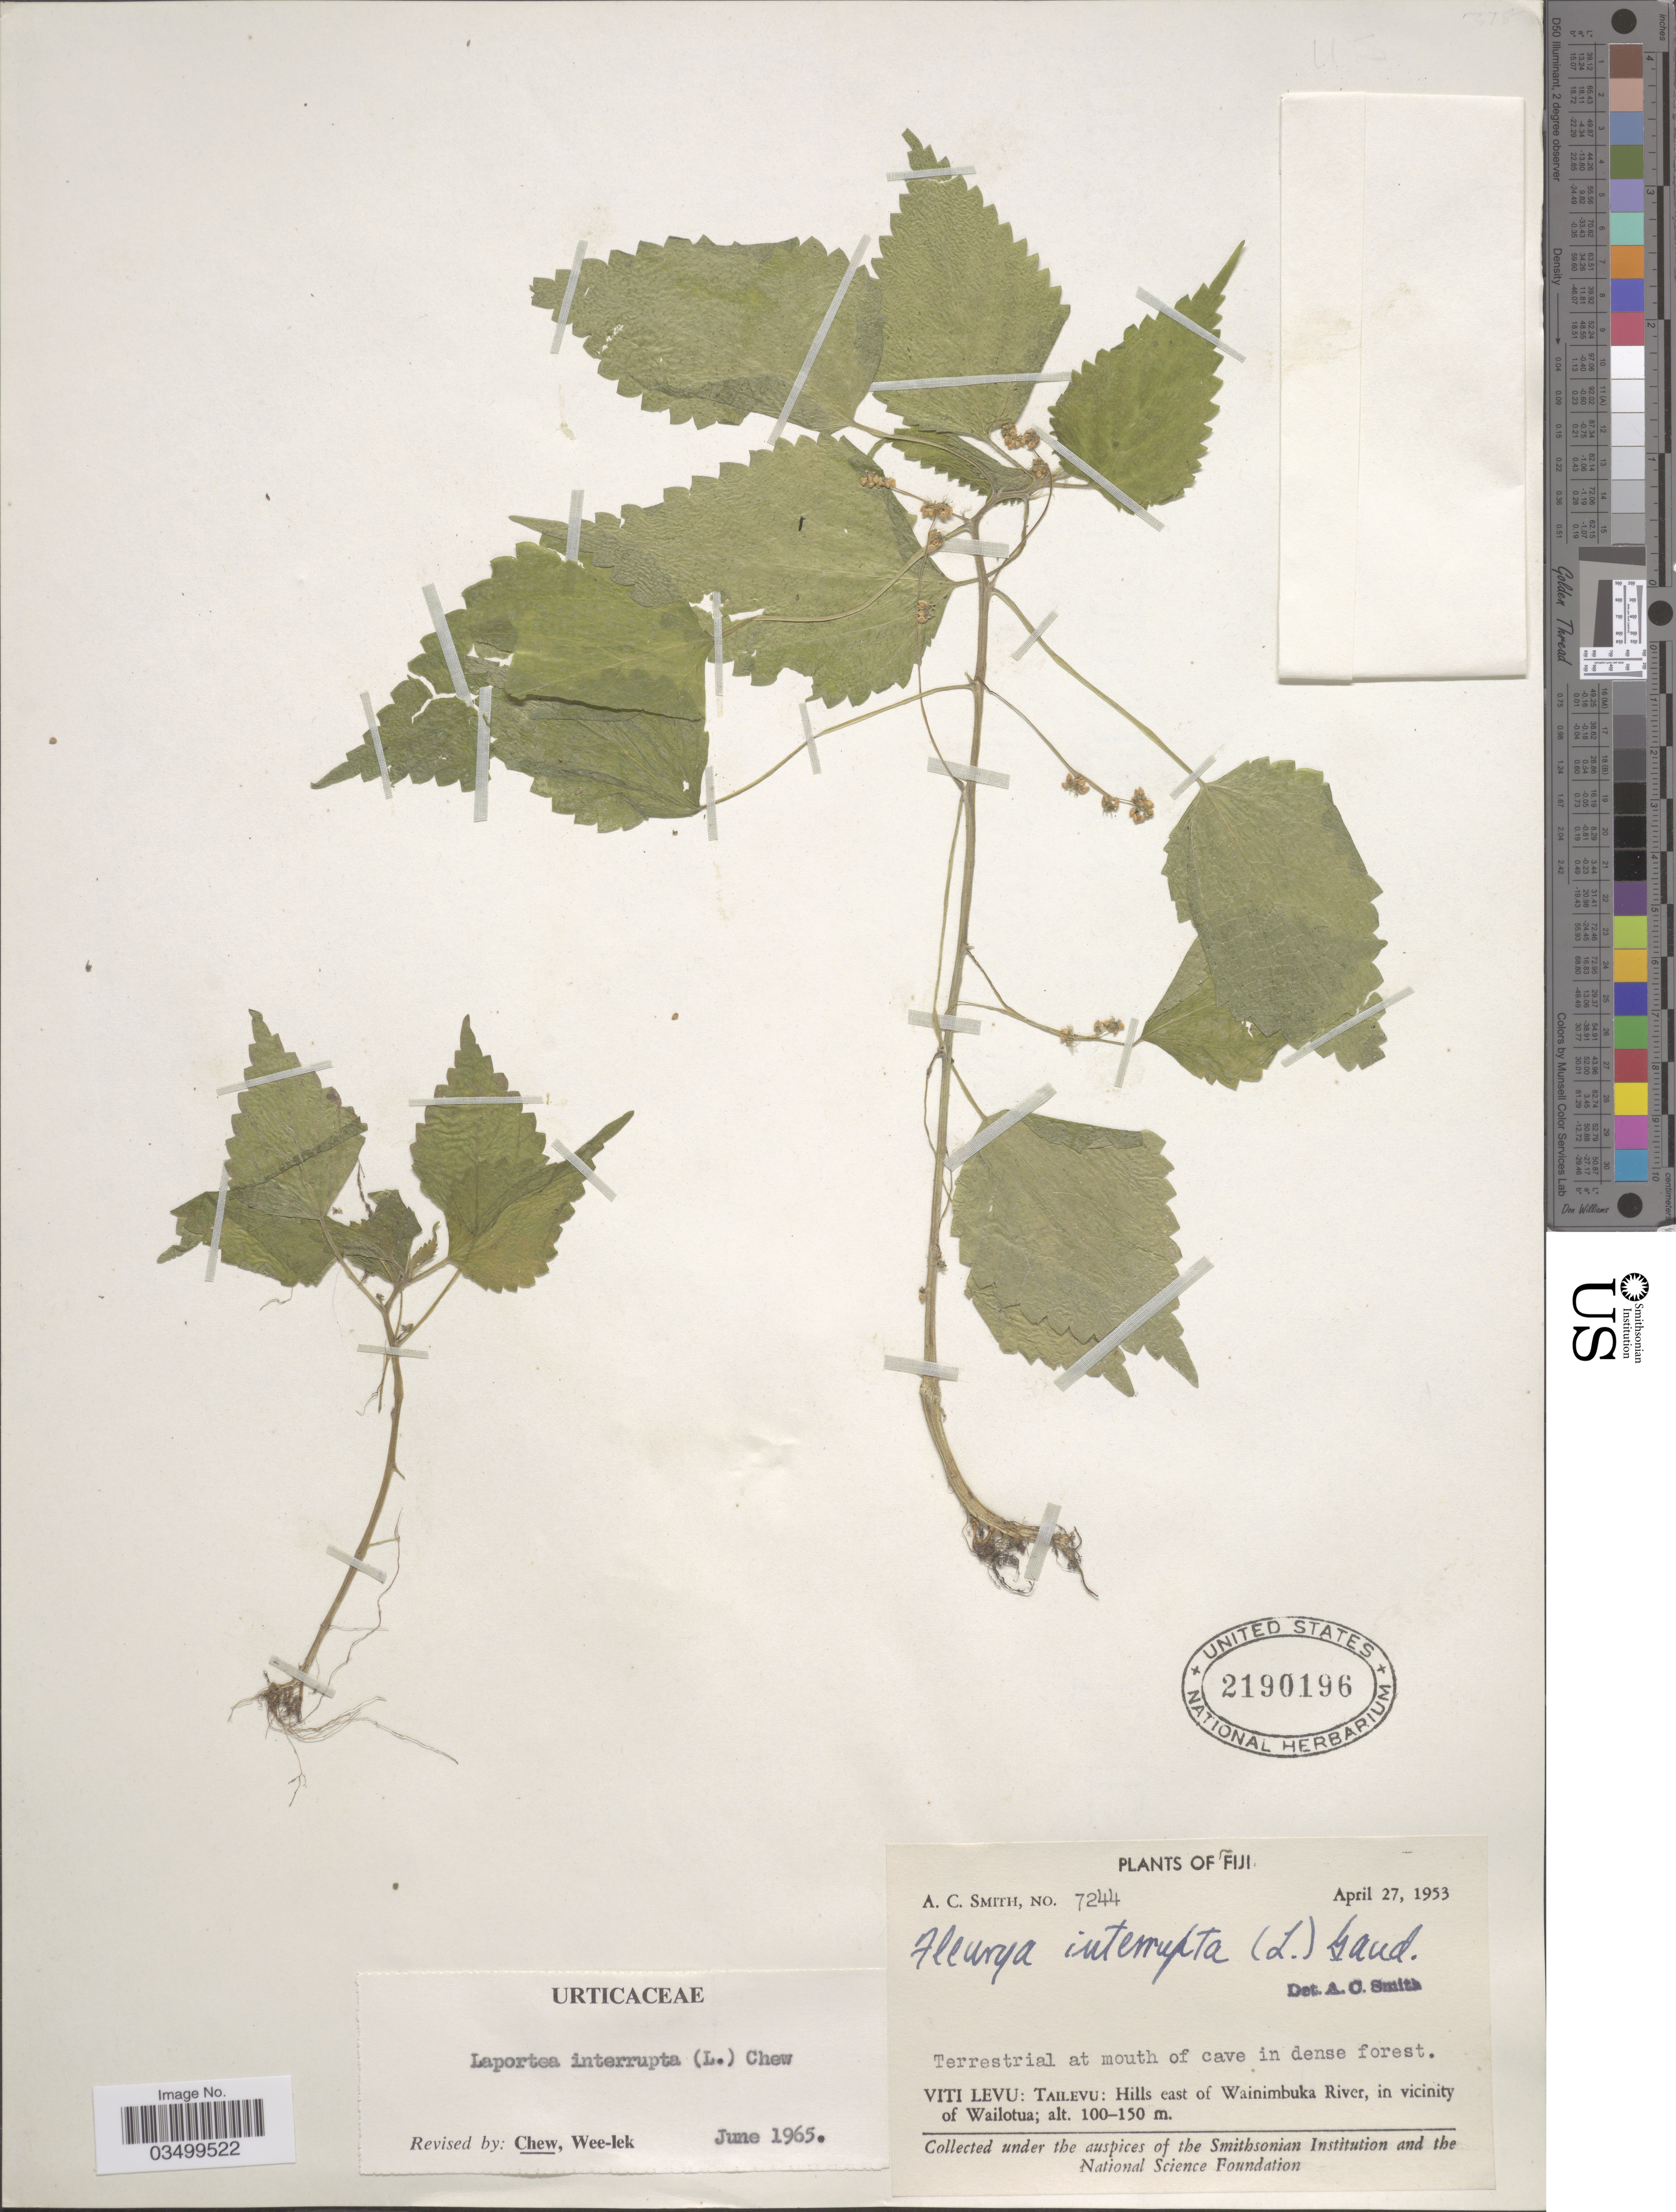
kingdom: Plantae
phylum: Tracheophyta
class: Magnoliopsida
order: Rosales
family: Urticaceae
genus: Laportea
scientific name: Laportea interrupta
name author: (L.) Chew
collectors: A. C. Smith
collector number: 7244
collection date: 1953-04-27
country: Fiji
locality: Viti Levu: Tailevu: Hills east of Wainimbuka River, in vicinity of Wailotua.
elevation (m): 100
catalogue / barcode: US 2190196